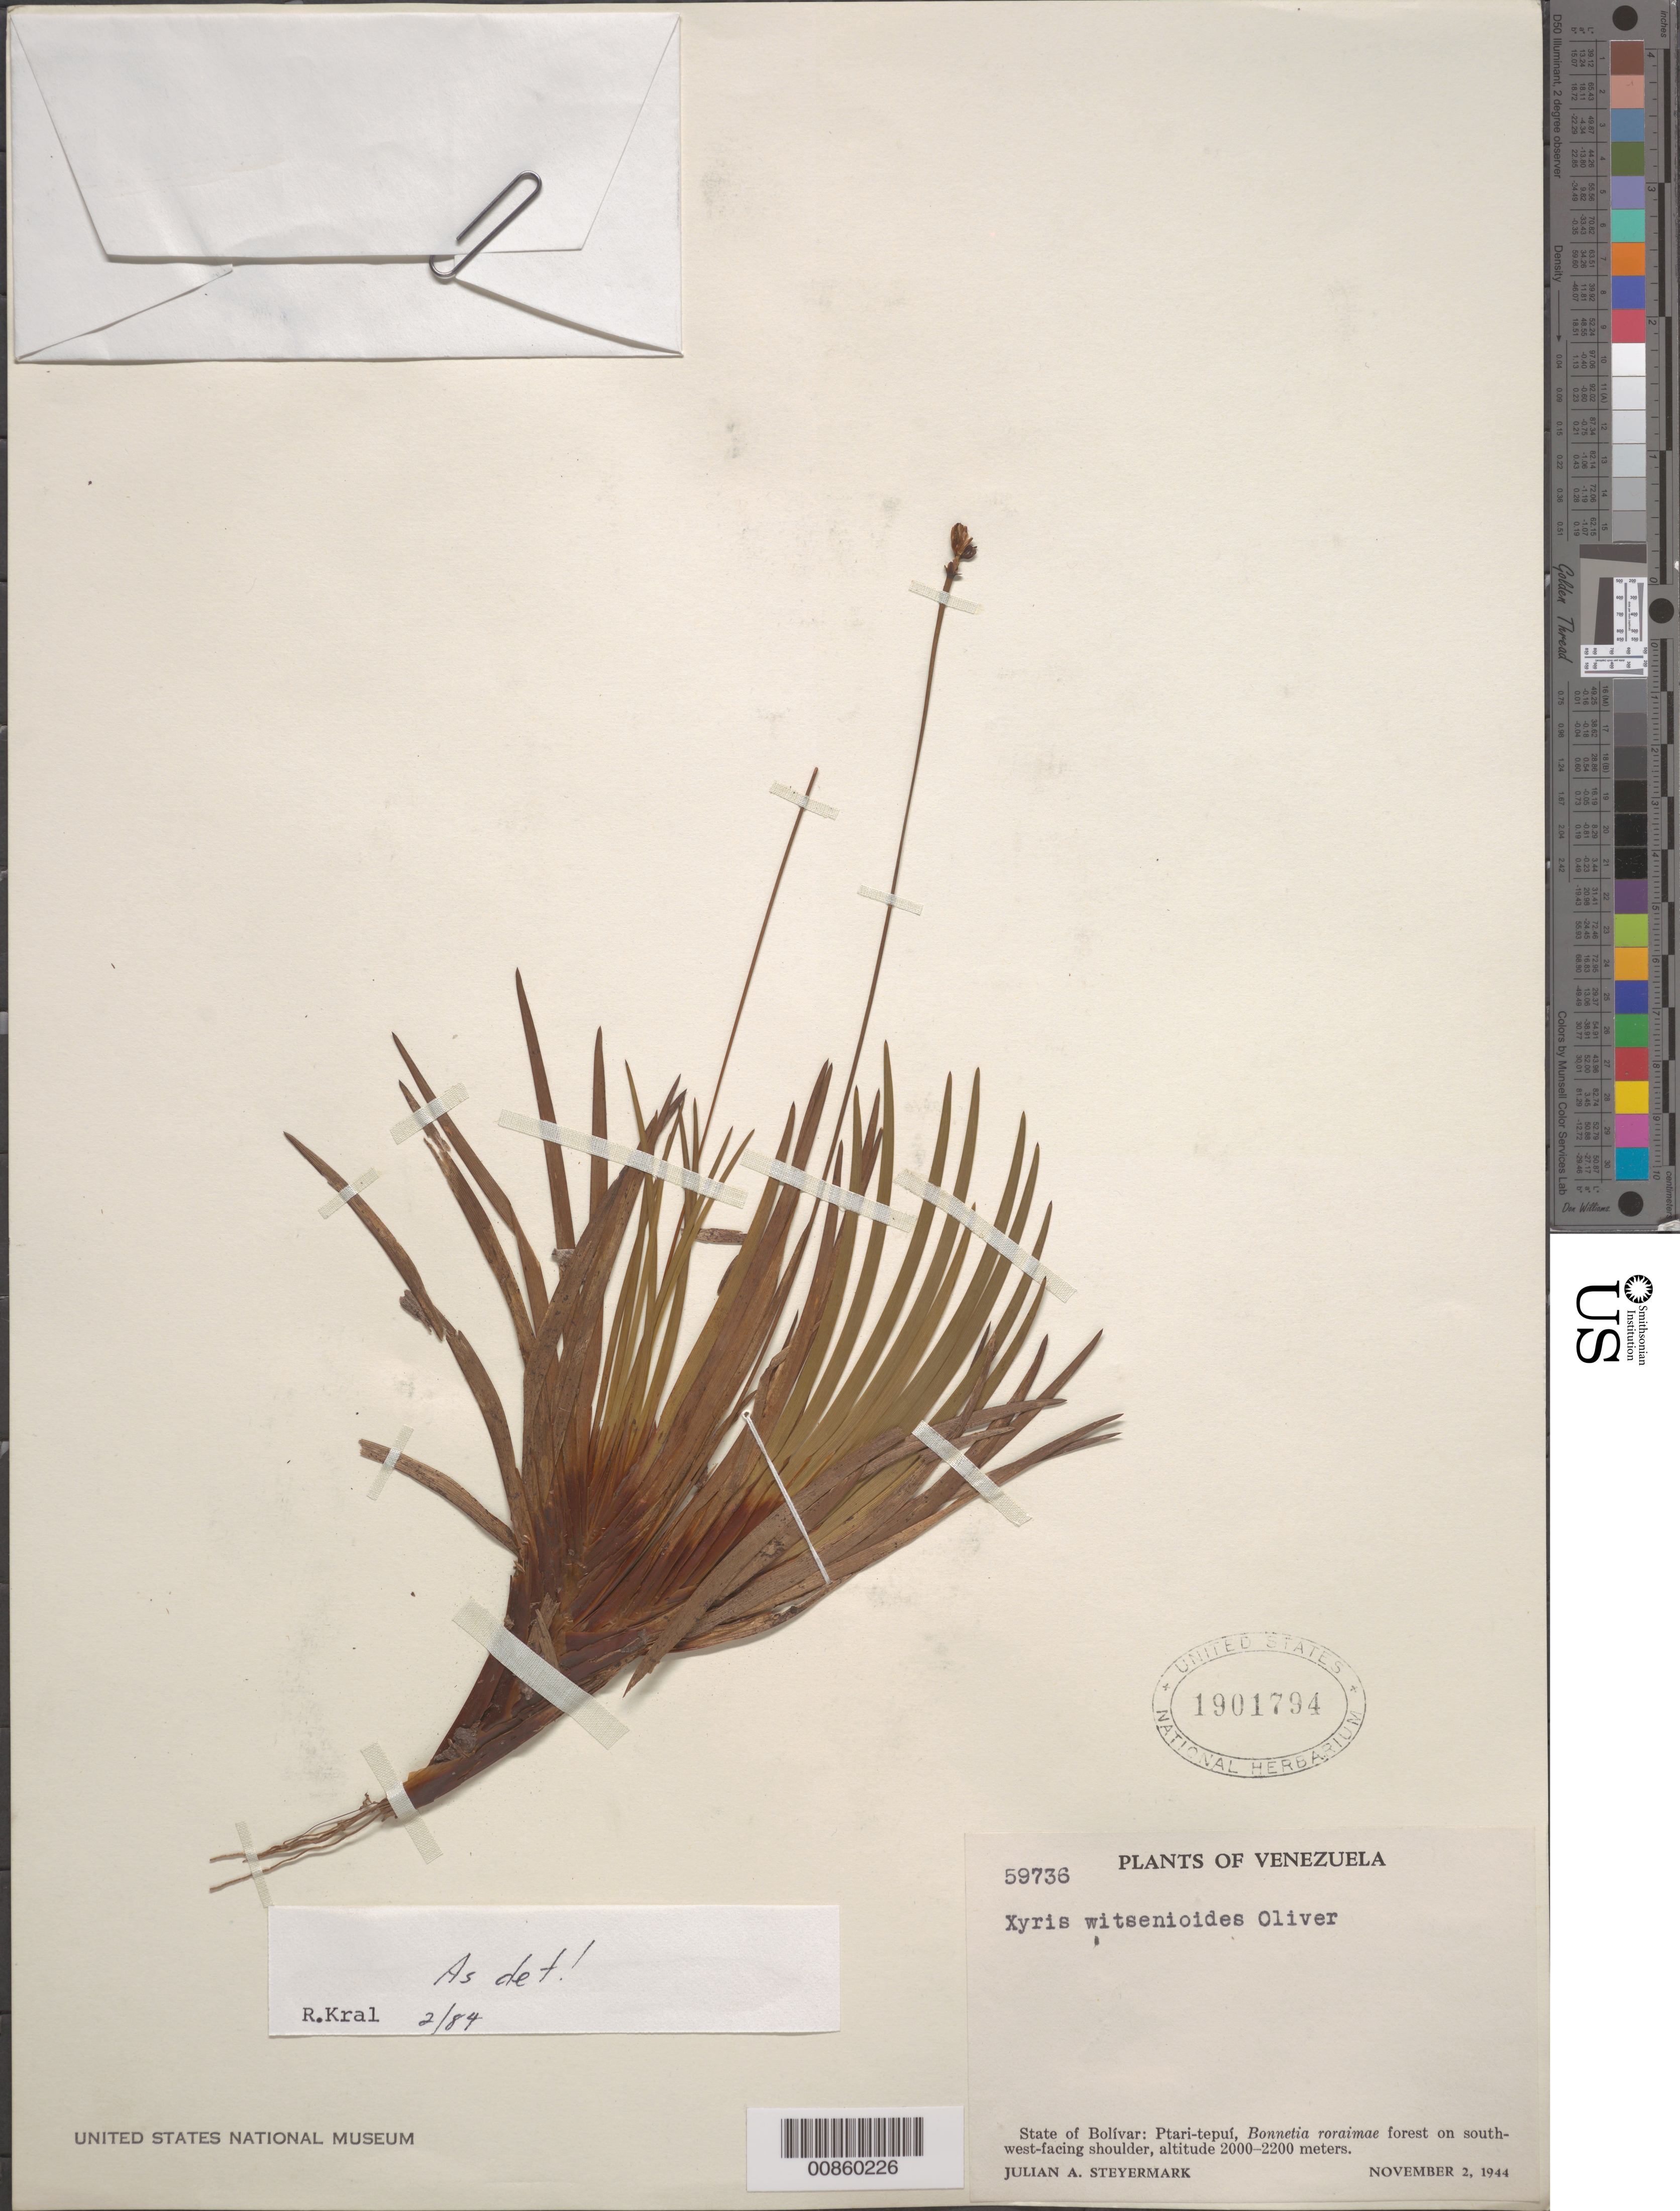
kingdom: Plantae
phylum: Tracheophyta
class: Liliopsida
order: Poales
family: Xyridaceae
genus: Xyris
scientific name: Xyris witsenioides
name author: Oliv. ex Thurn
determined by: Kral, Robert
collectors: J. Steyermark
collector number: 59736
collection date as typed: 2-Nov-44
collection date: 1944-11-02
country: Venezuela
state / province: Bolívar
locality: Ptari-tepuí, SW-facing shoulder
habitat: Bonnetia roraimae forest.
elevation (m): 2000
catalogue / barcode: US 1901794